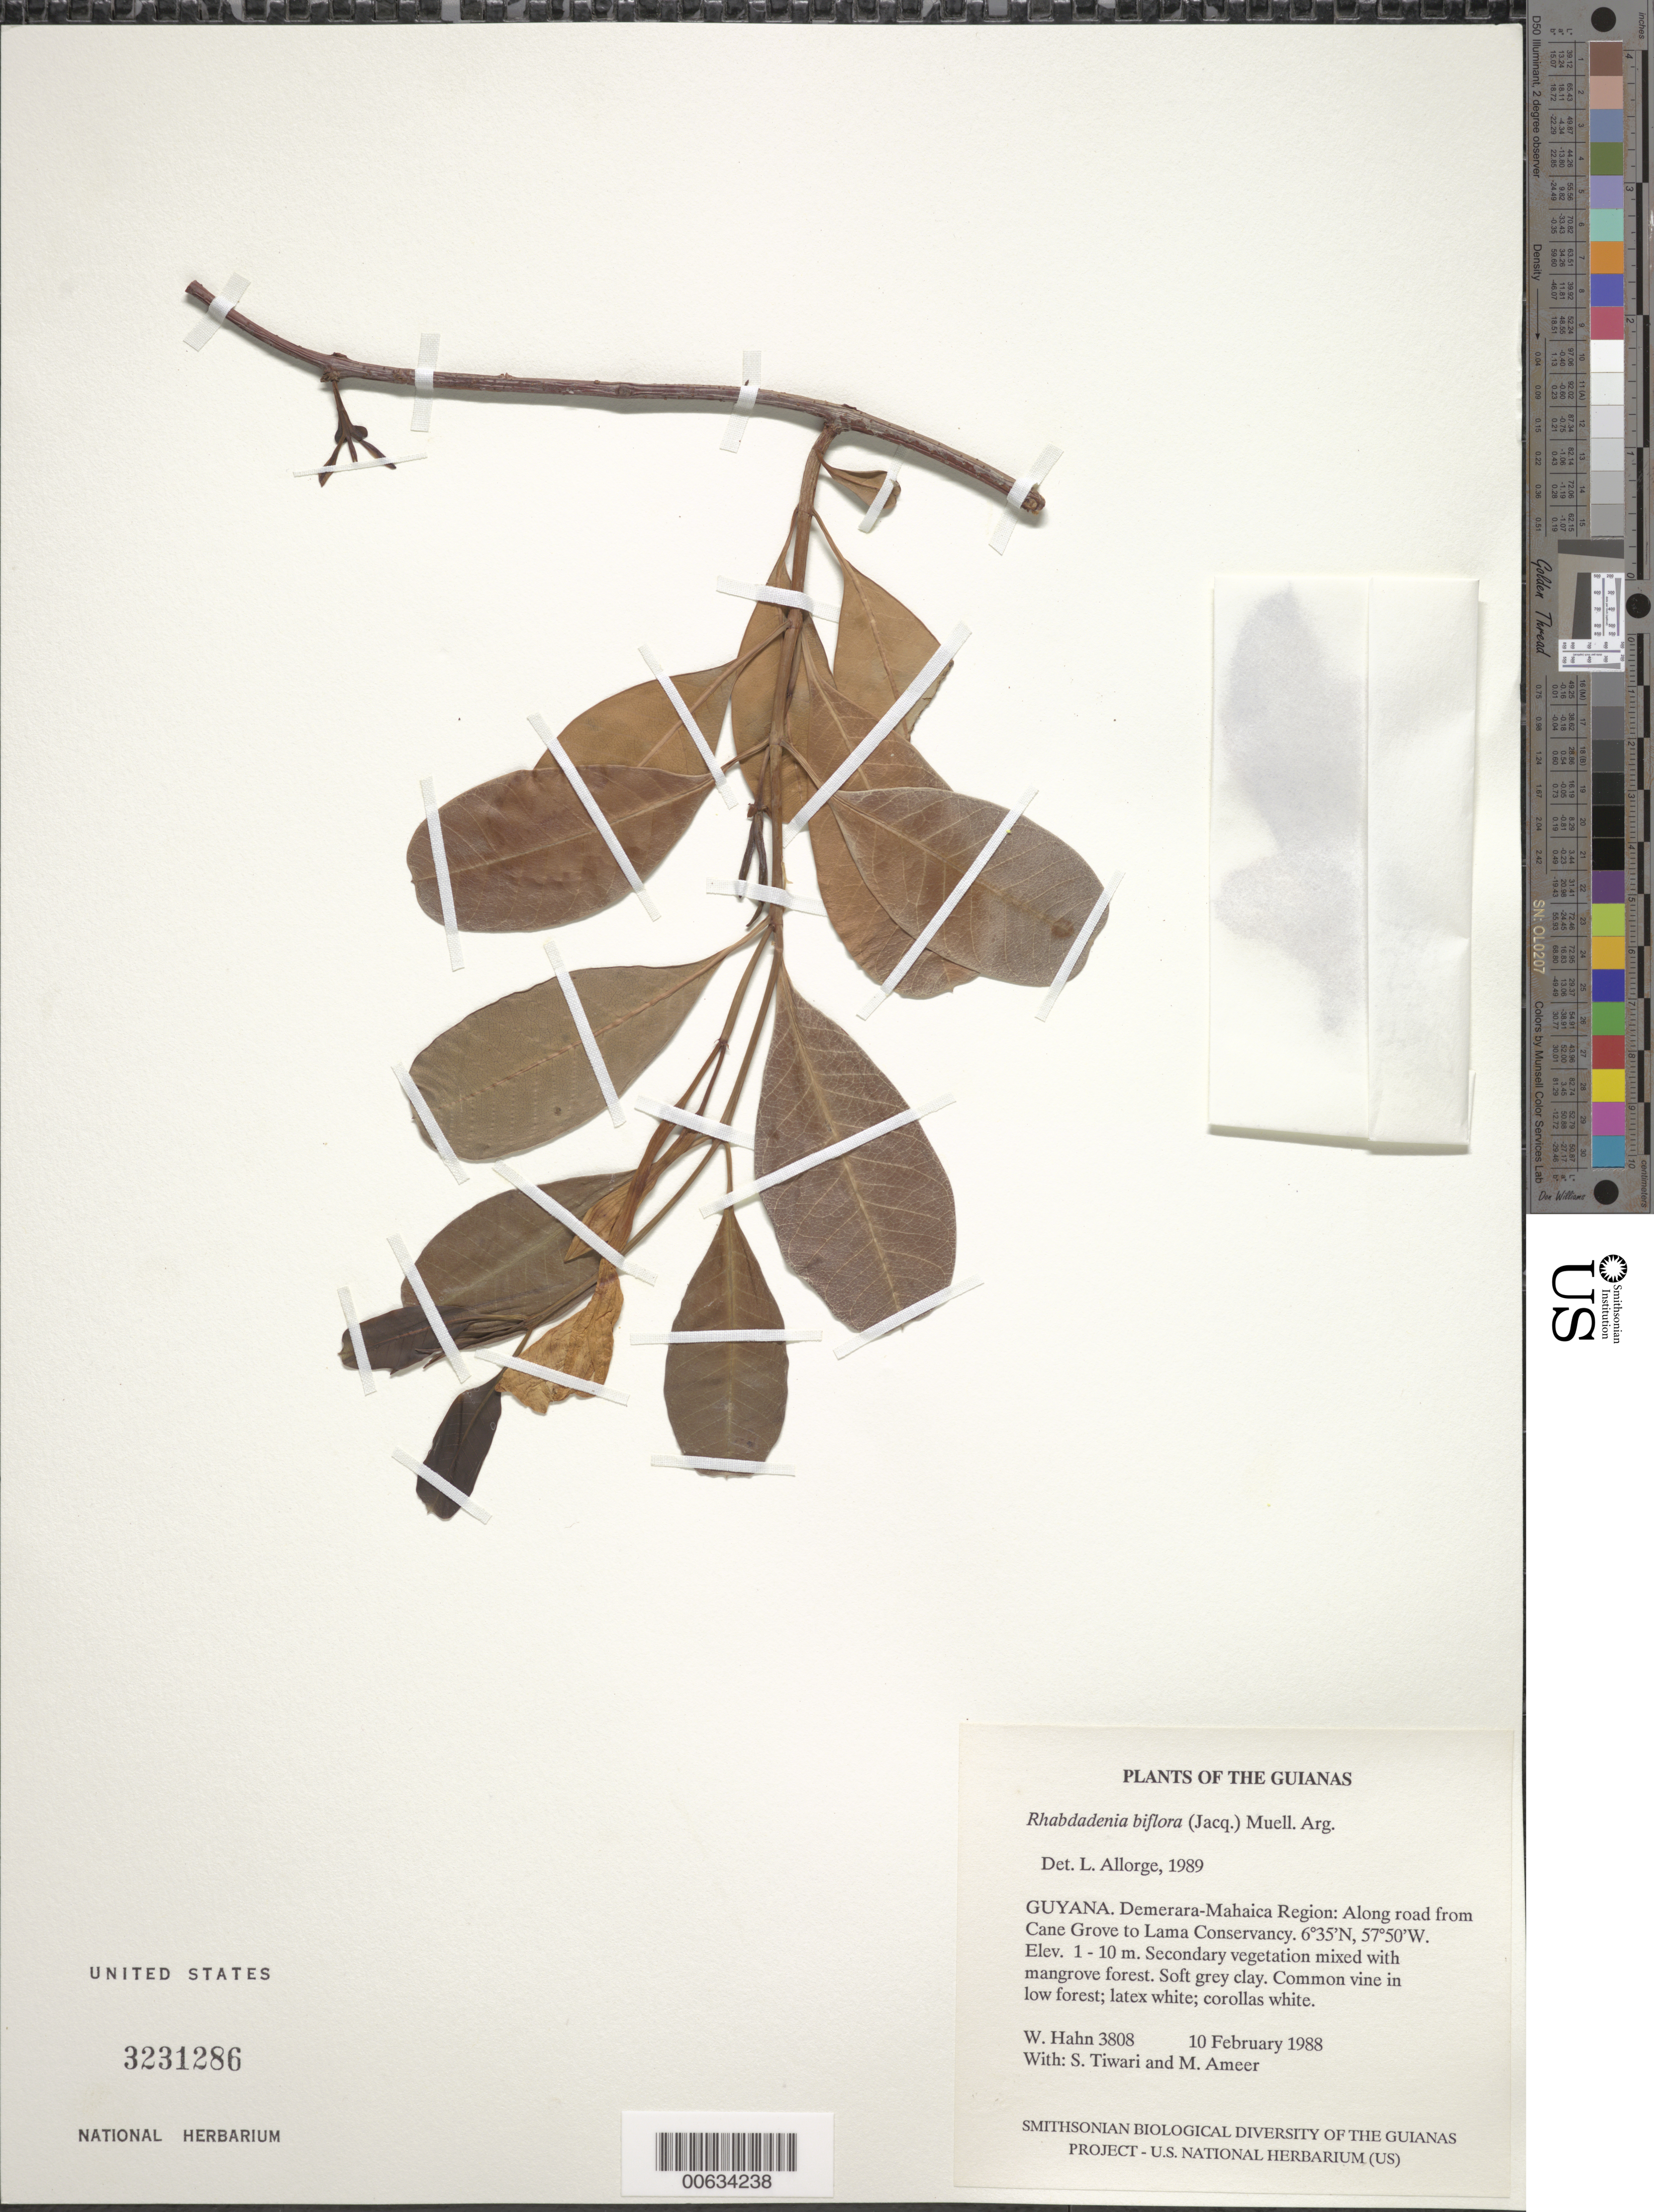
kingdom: Plantae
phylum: Tracheophyta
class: Magnoliopsida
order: Gentianales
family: Apocynaceae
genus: Rhabdadenia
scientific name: Rhabdadenia biflora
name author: (Jacq.) Müll. Arg.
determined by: Allorge, L.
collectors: W. Hahn, S. Tiwari & M. Ameer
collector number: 3808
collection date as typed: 10 February 1988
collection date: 1988-02-10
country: Guyana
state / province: Demerara-Mahaica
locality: Along road from Cane Grove to Lama Conservancy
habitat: Secondary vegetation mixed with mangrove forest. Soft grey clay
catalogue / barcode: US 3231286